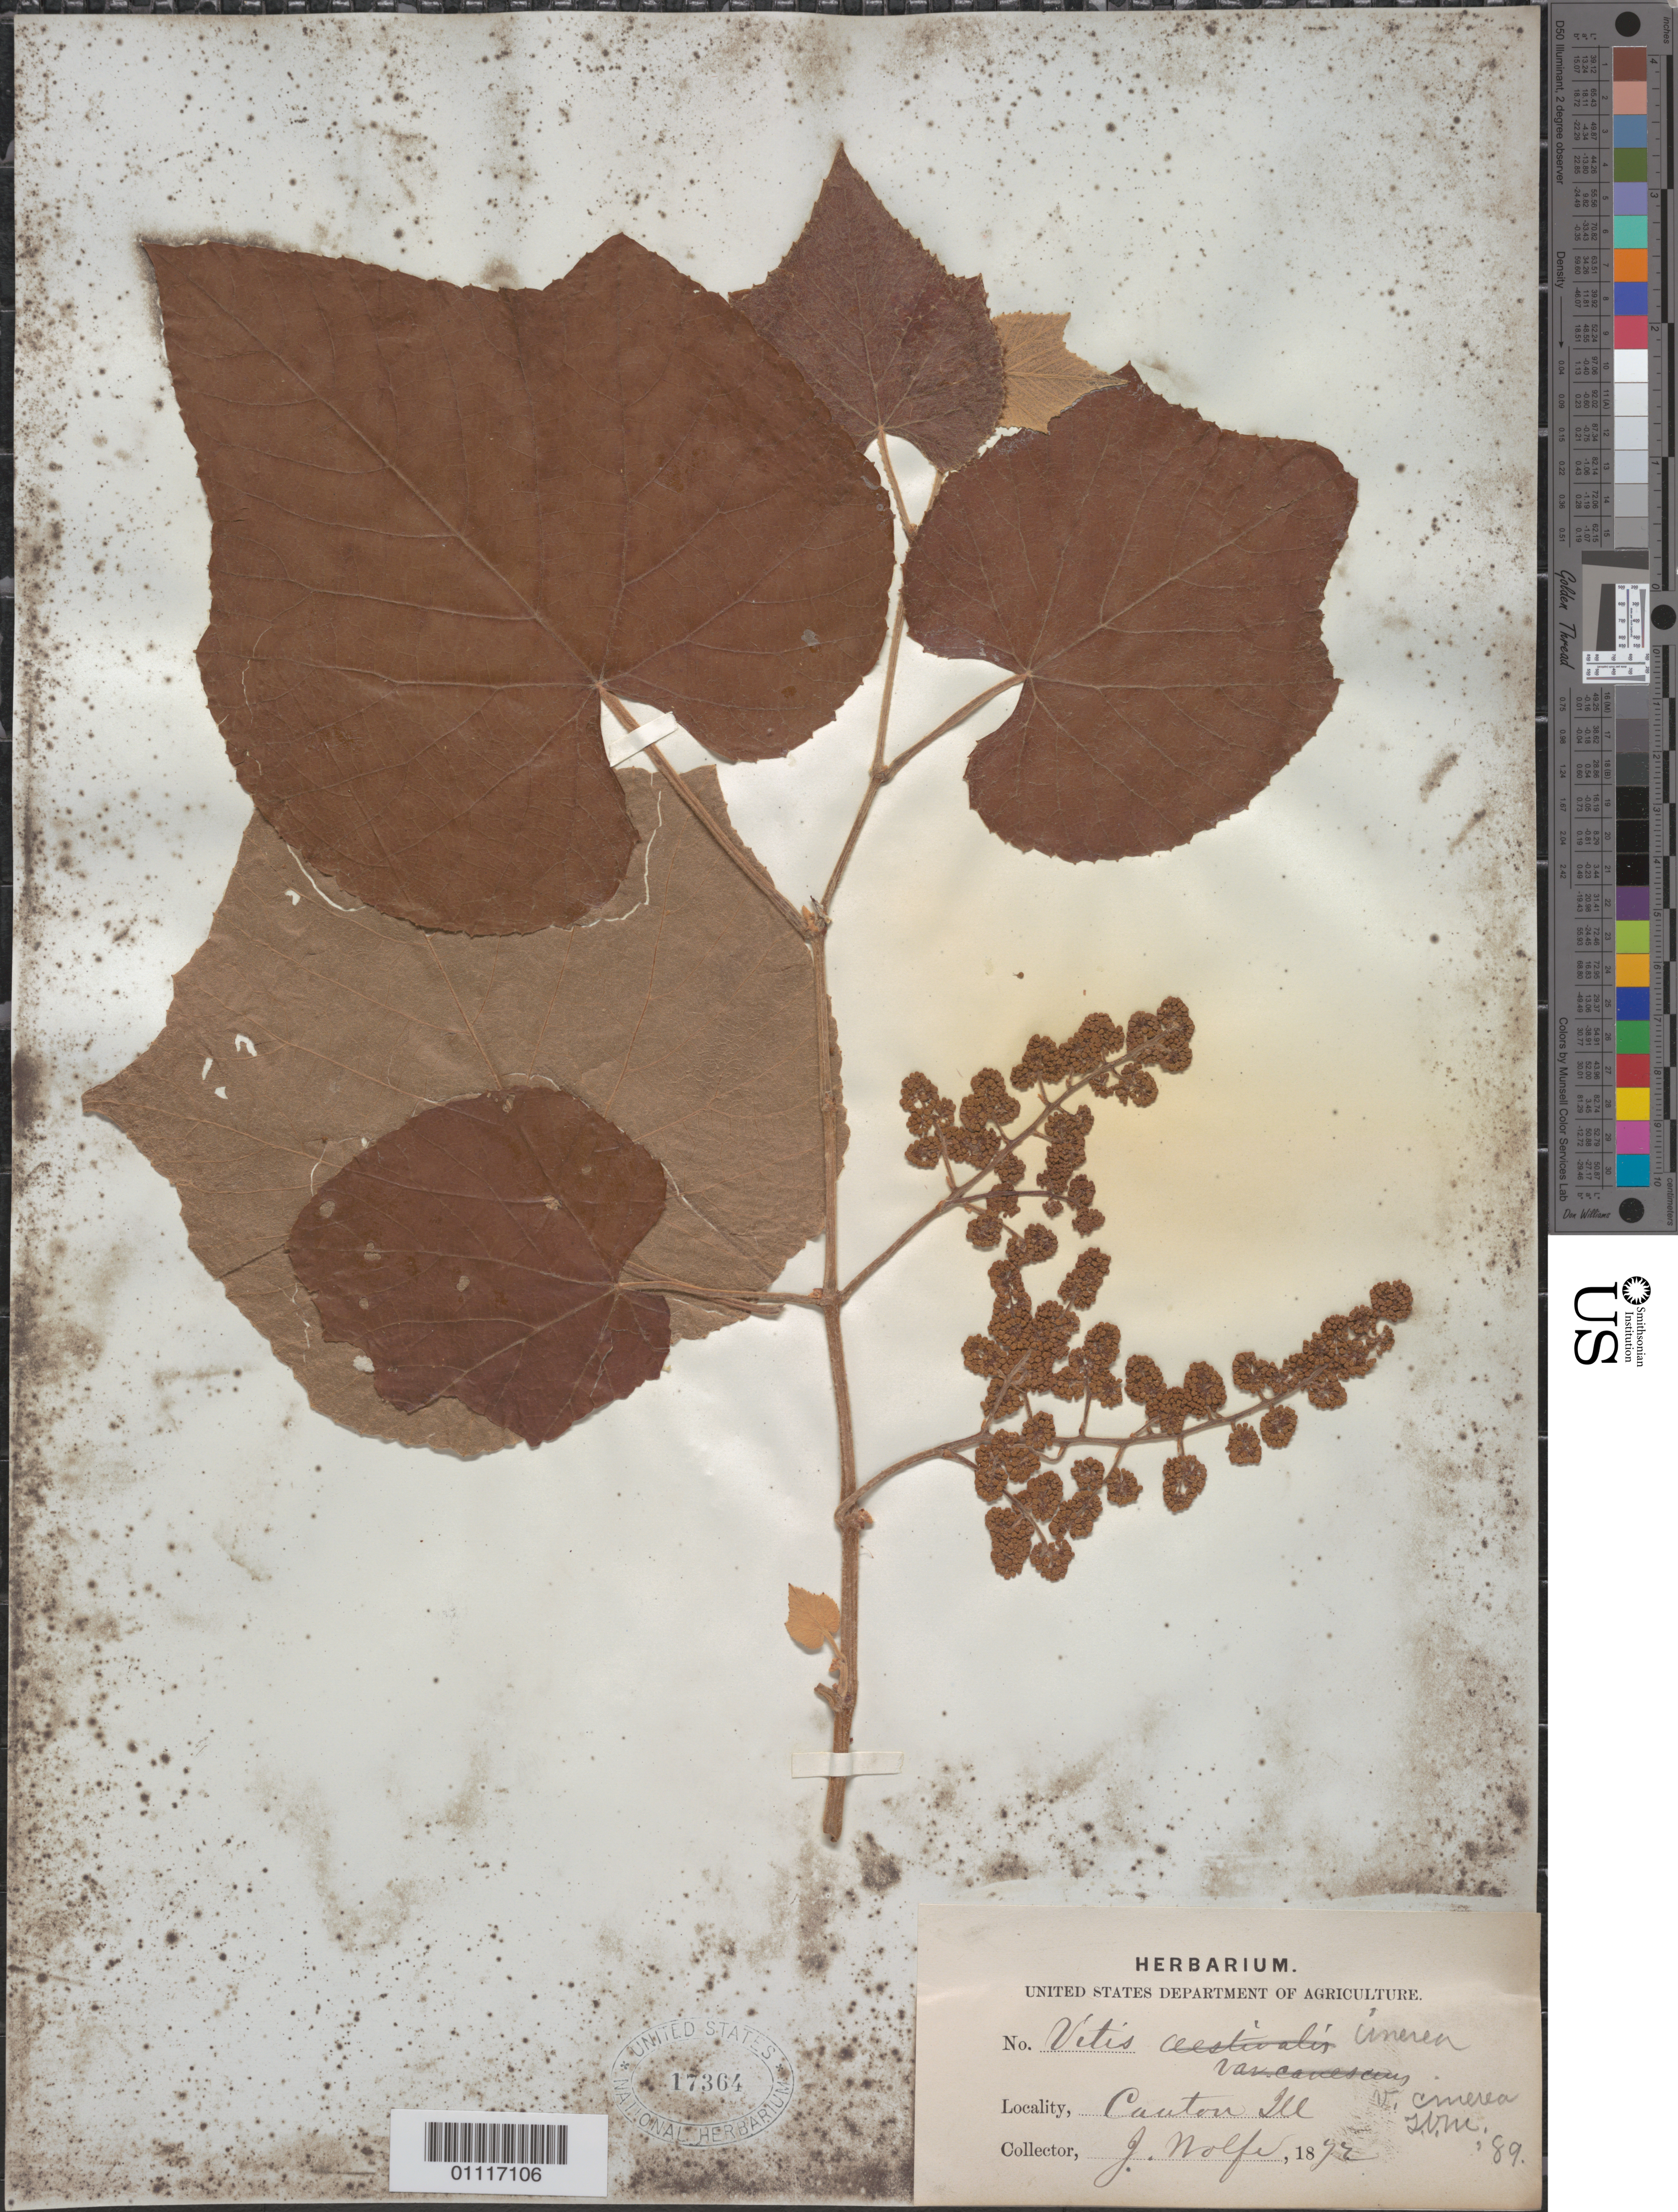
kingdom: Plantae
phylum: Tracheophyta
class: Magnoliopsida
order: Vitales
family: Vitaceae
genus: Vitis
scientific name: Vitis cinerea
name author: (Engelm.) Millardet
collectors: J. Wolf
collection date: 1892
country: United States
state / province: Illinois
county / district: Fulton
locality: Canton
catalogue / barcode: US 17364